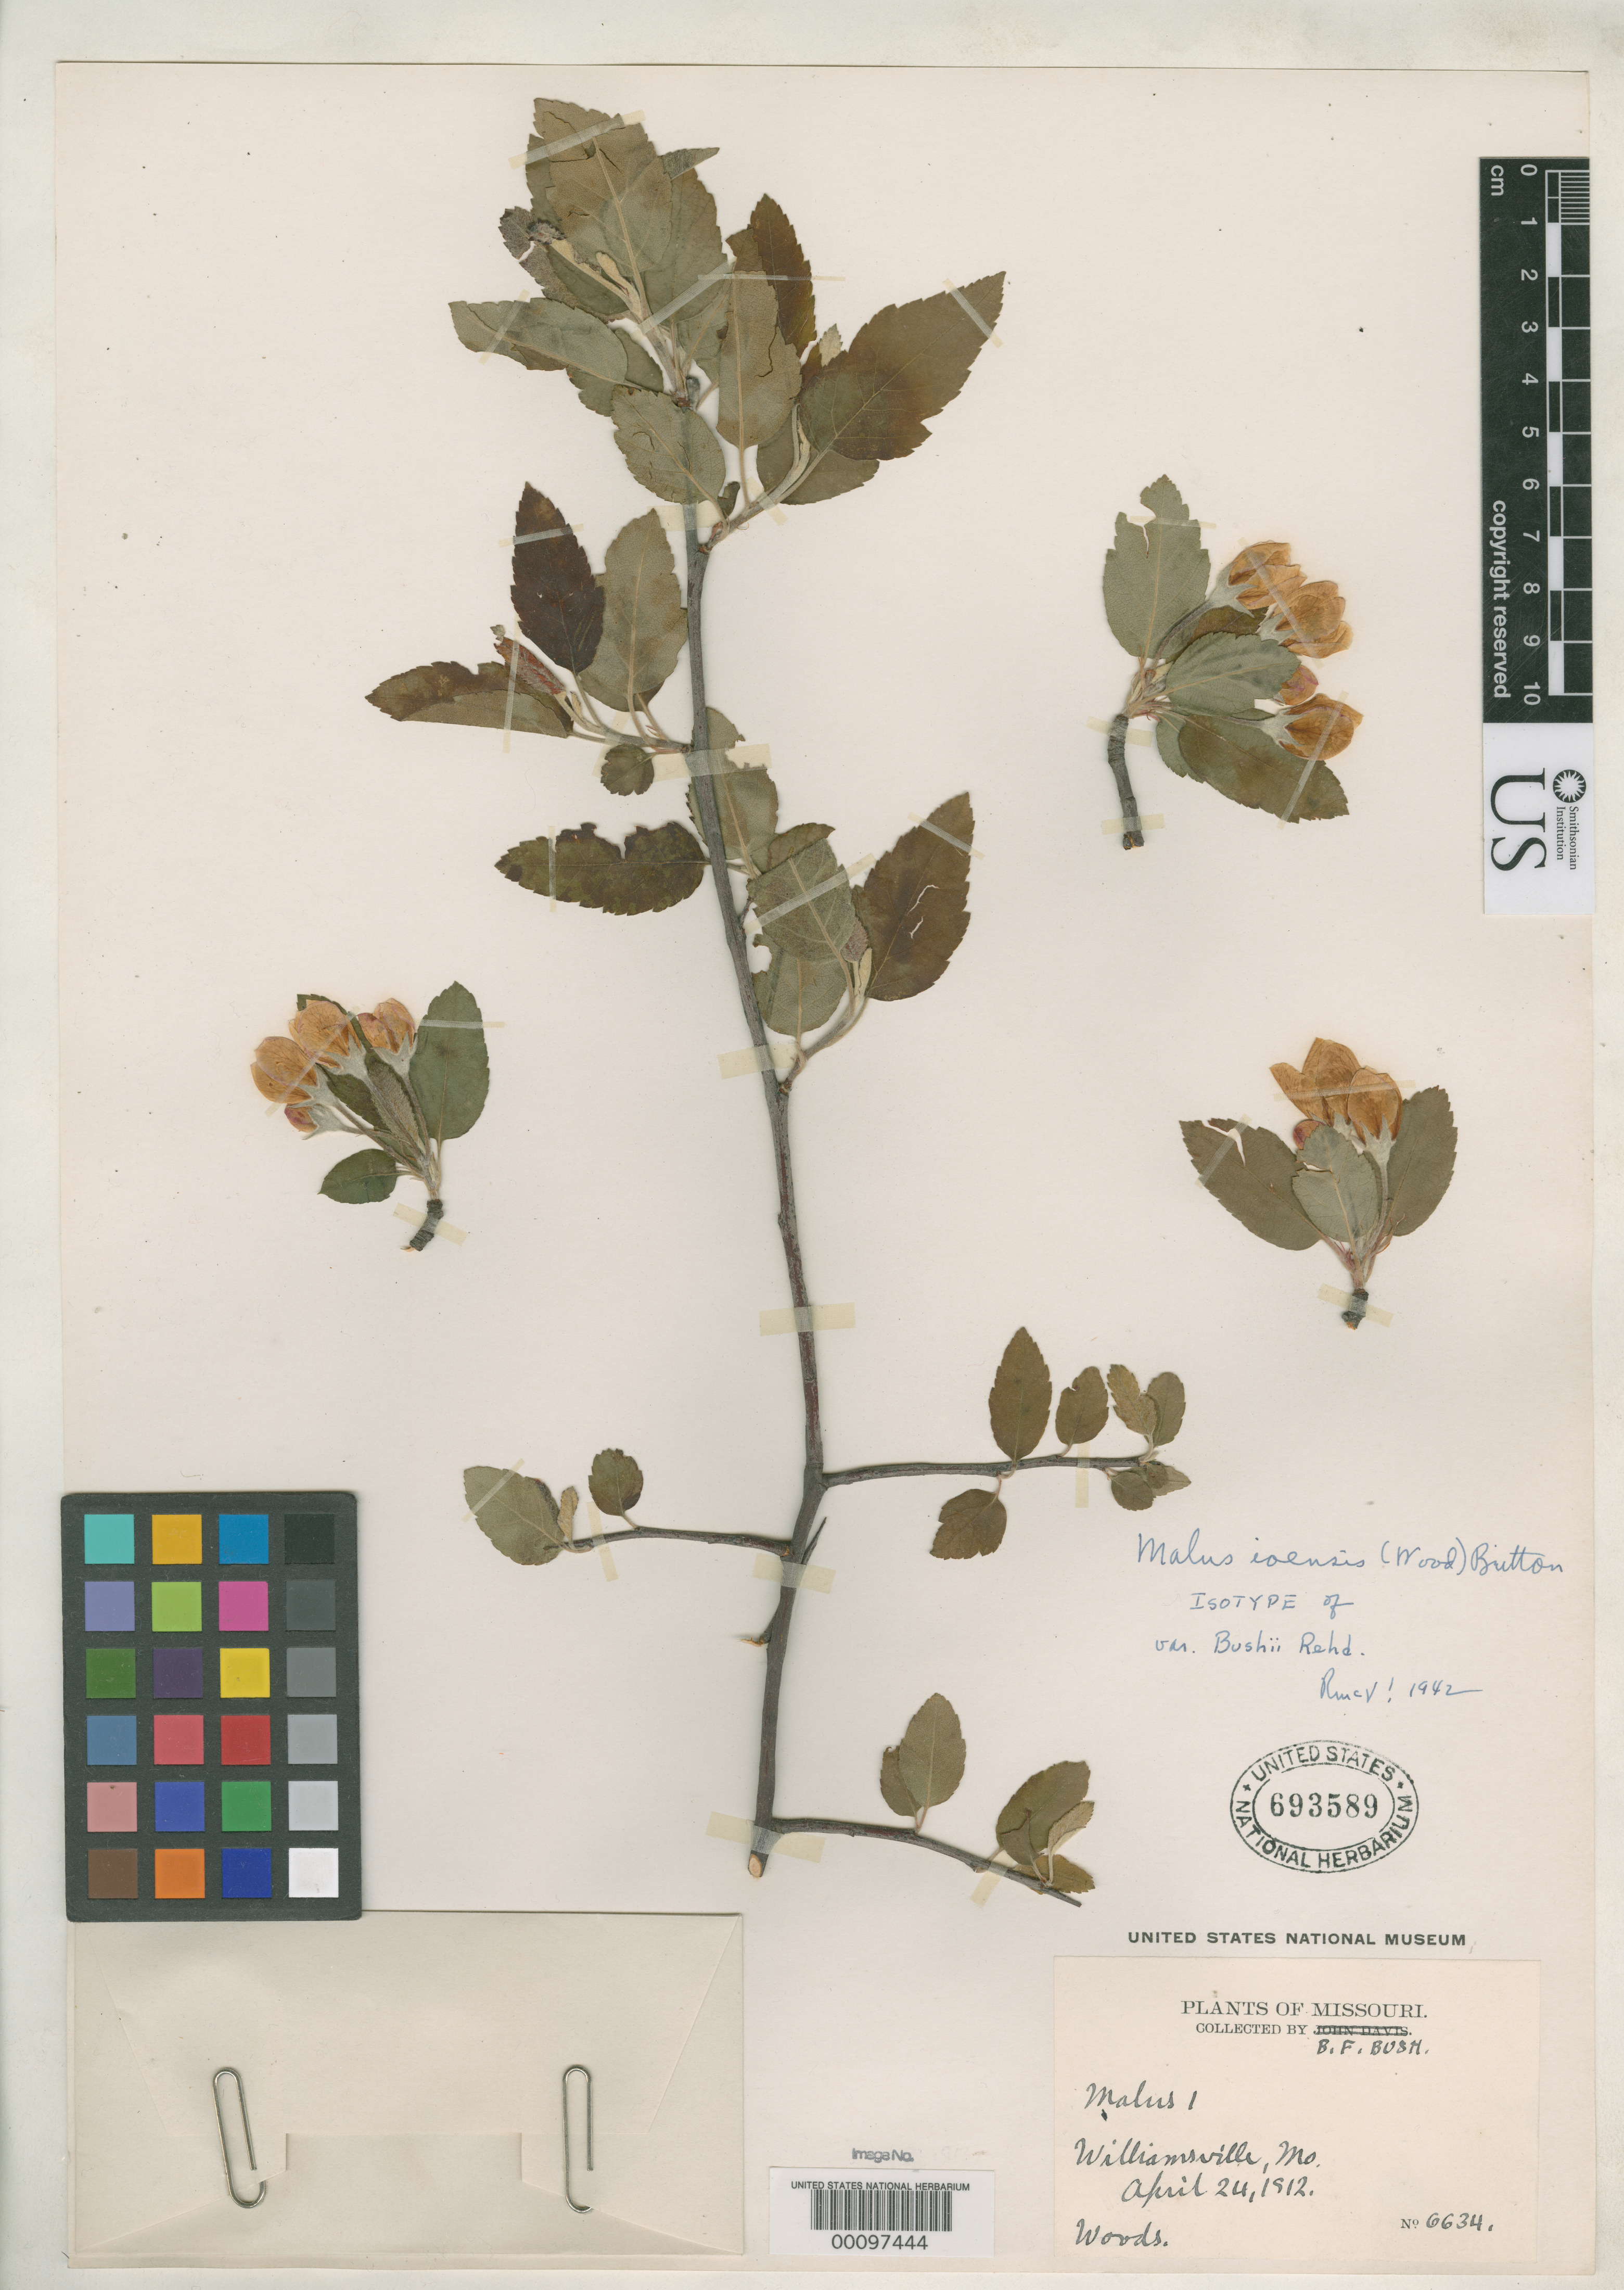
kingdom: Plantae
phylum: Tracheophyta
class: Magnoliopsida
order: Rosales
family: Rosaceae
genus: Malus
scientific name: Malus ioensis var. bushii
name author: Rehder in Sarg.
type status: Isotype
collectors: B. F. Bush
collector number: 6634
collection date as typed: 24 Apr 1912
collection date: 1912-04-24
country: United States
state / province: Missouri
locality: Williamsville.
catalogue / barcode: US 693589